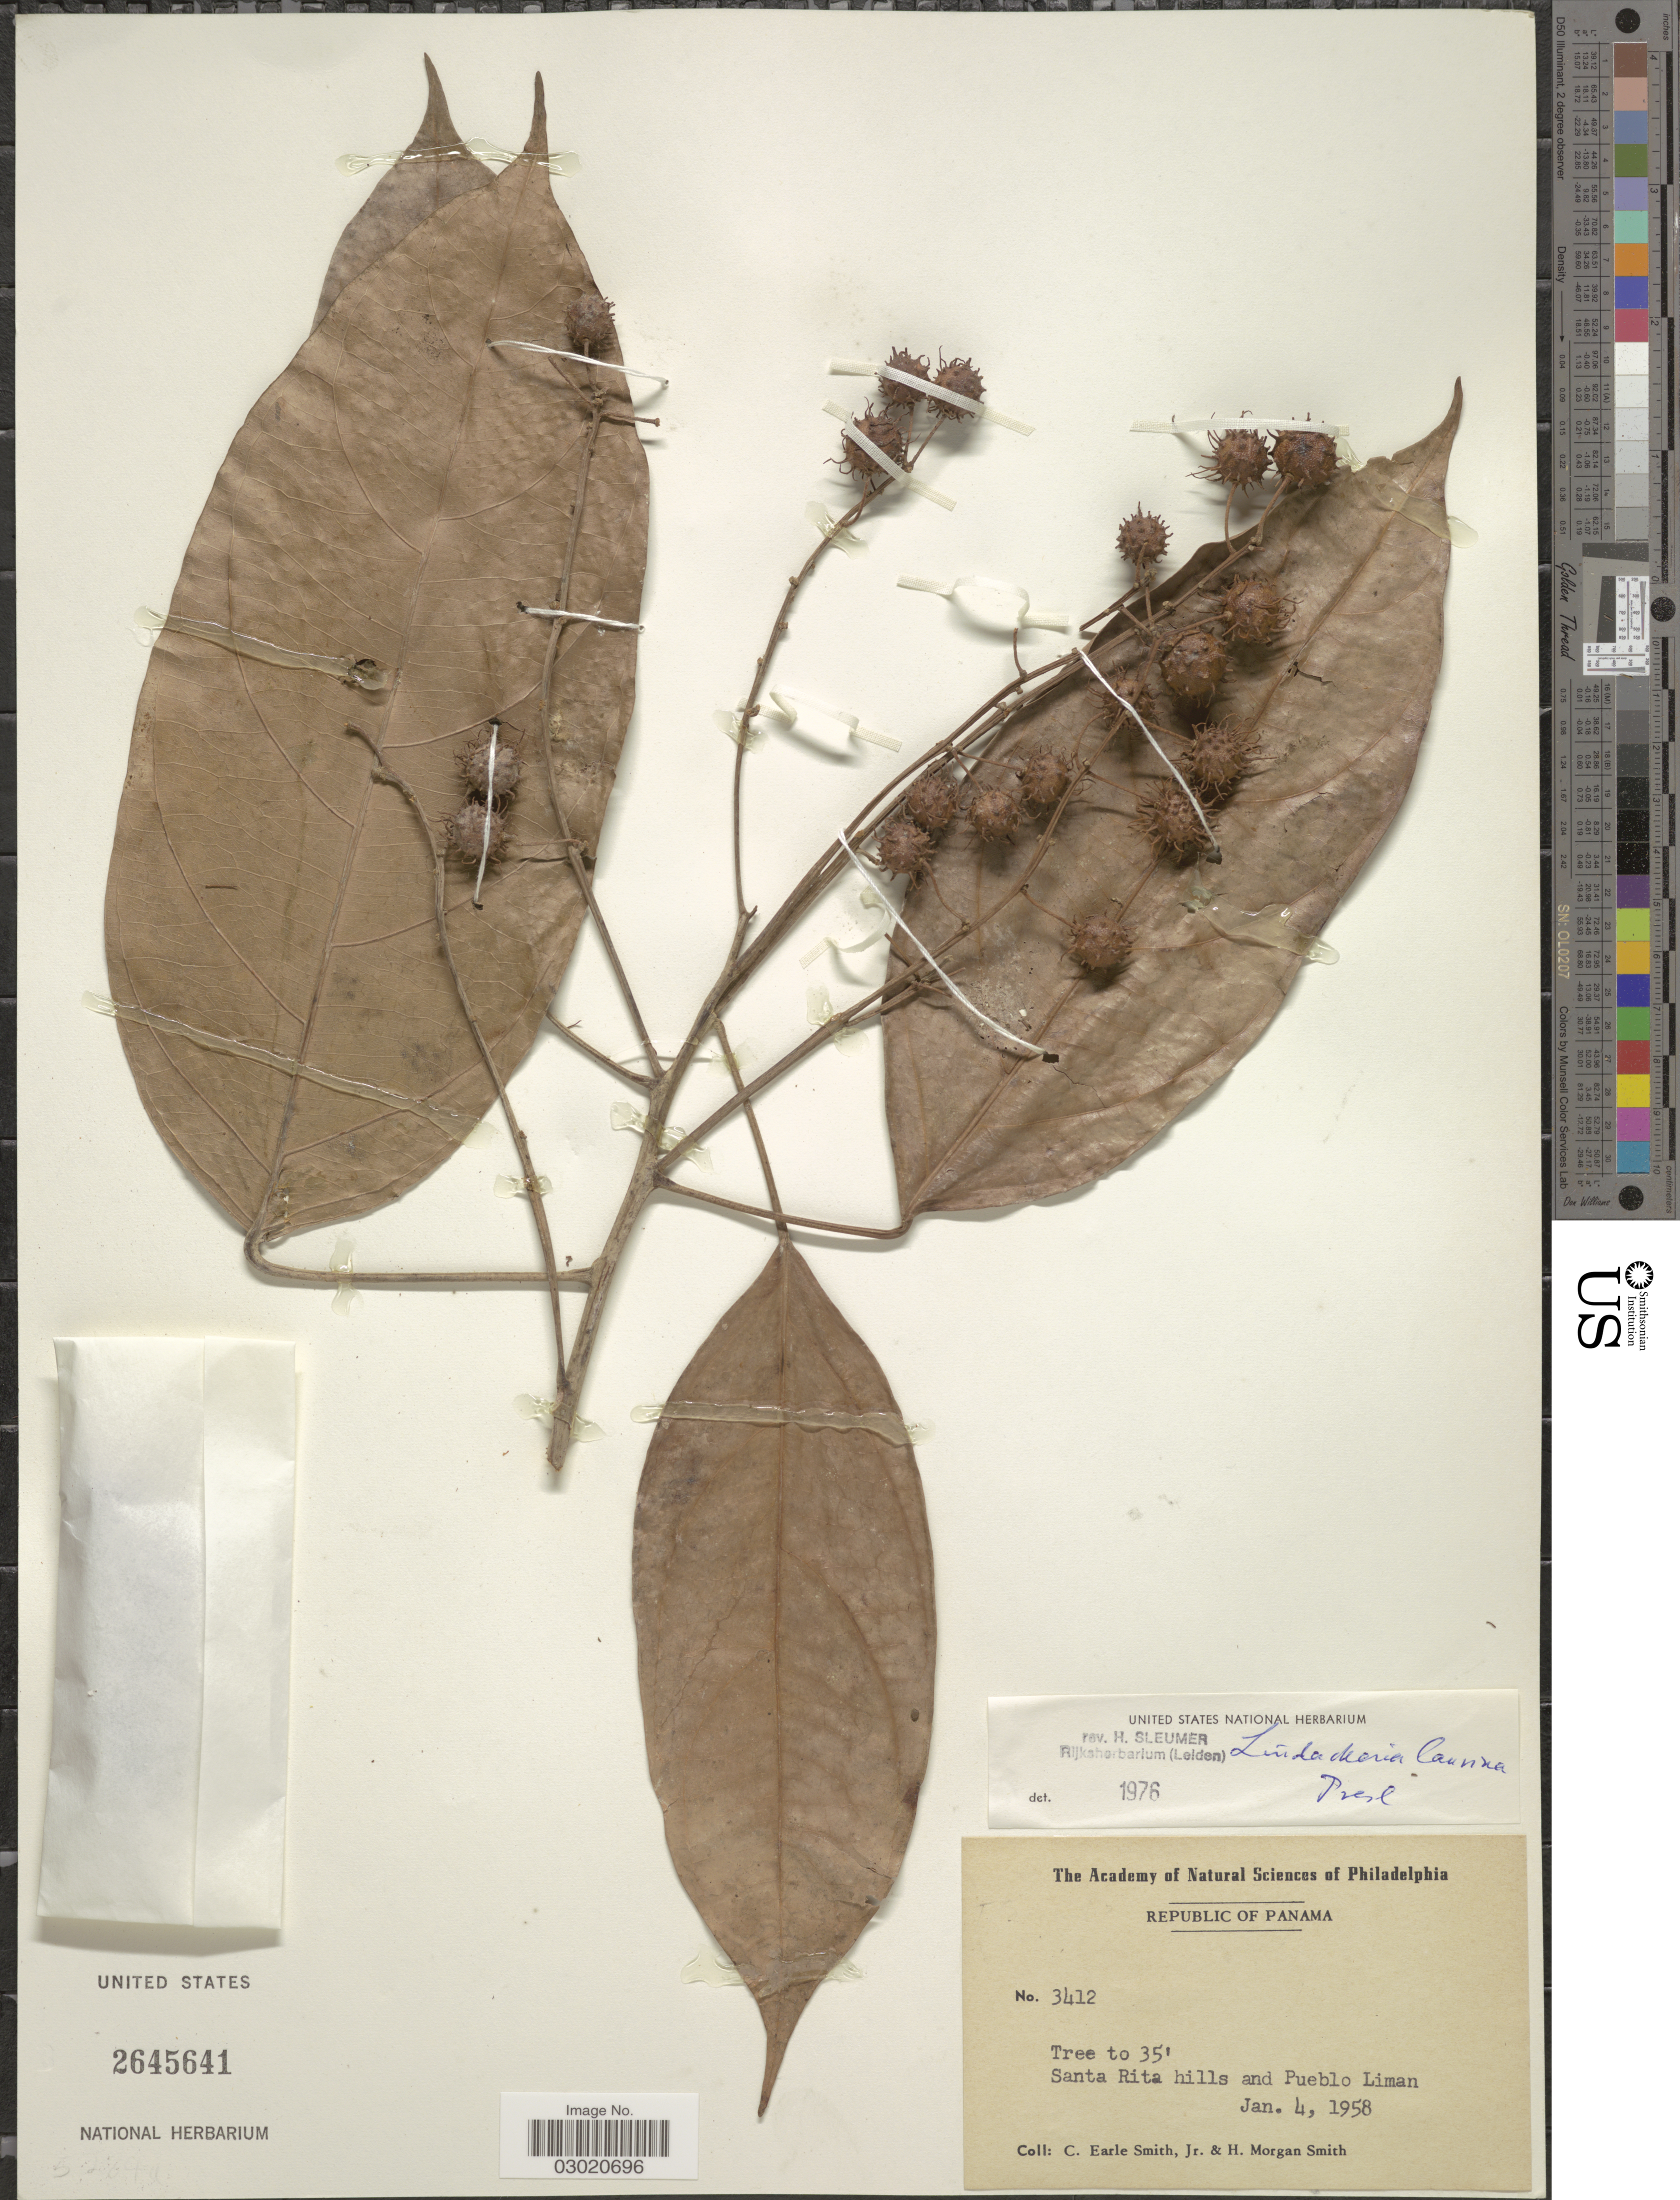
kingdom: Plantae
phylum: Tracheophyta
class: Magnoliopsida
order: Malpighiales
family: Achariaceae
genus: Lindackeria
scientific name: Lindackeria laurina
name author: C. Presl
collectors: C. E. Smith Jr. & H. M. Smith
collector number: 3412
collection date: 1958-01-04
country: Panama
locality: Republic of Panama, Santa Rita hills and Pueblo Liman.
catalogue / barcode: US 2645641